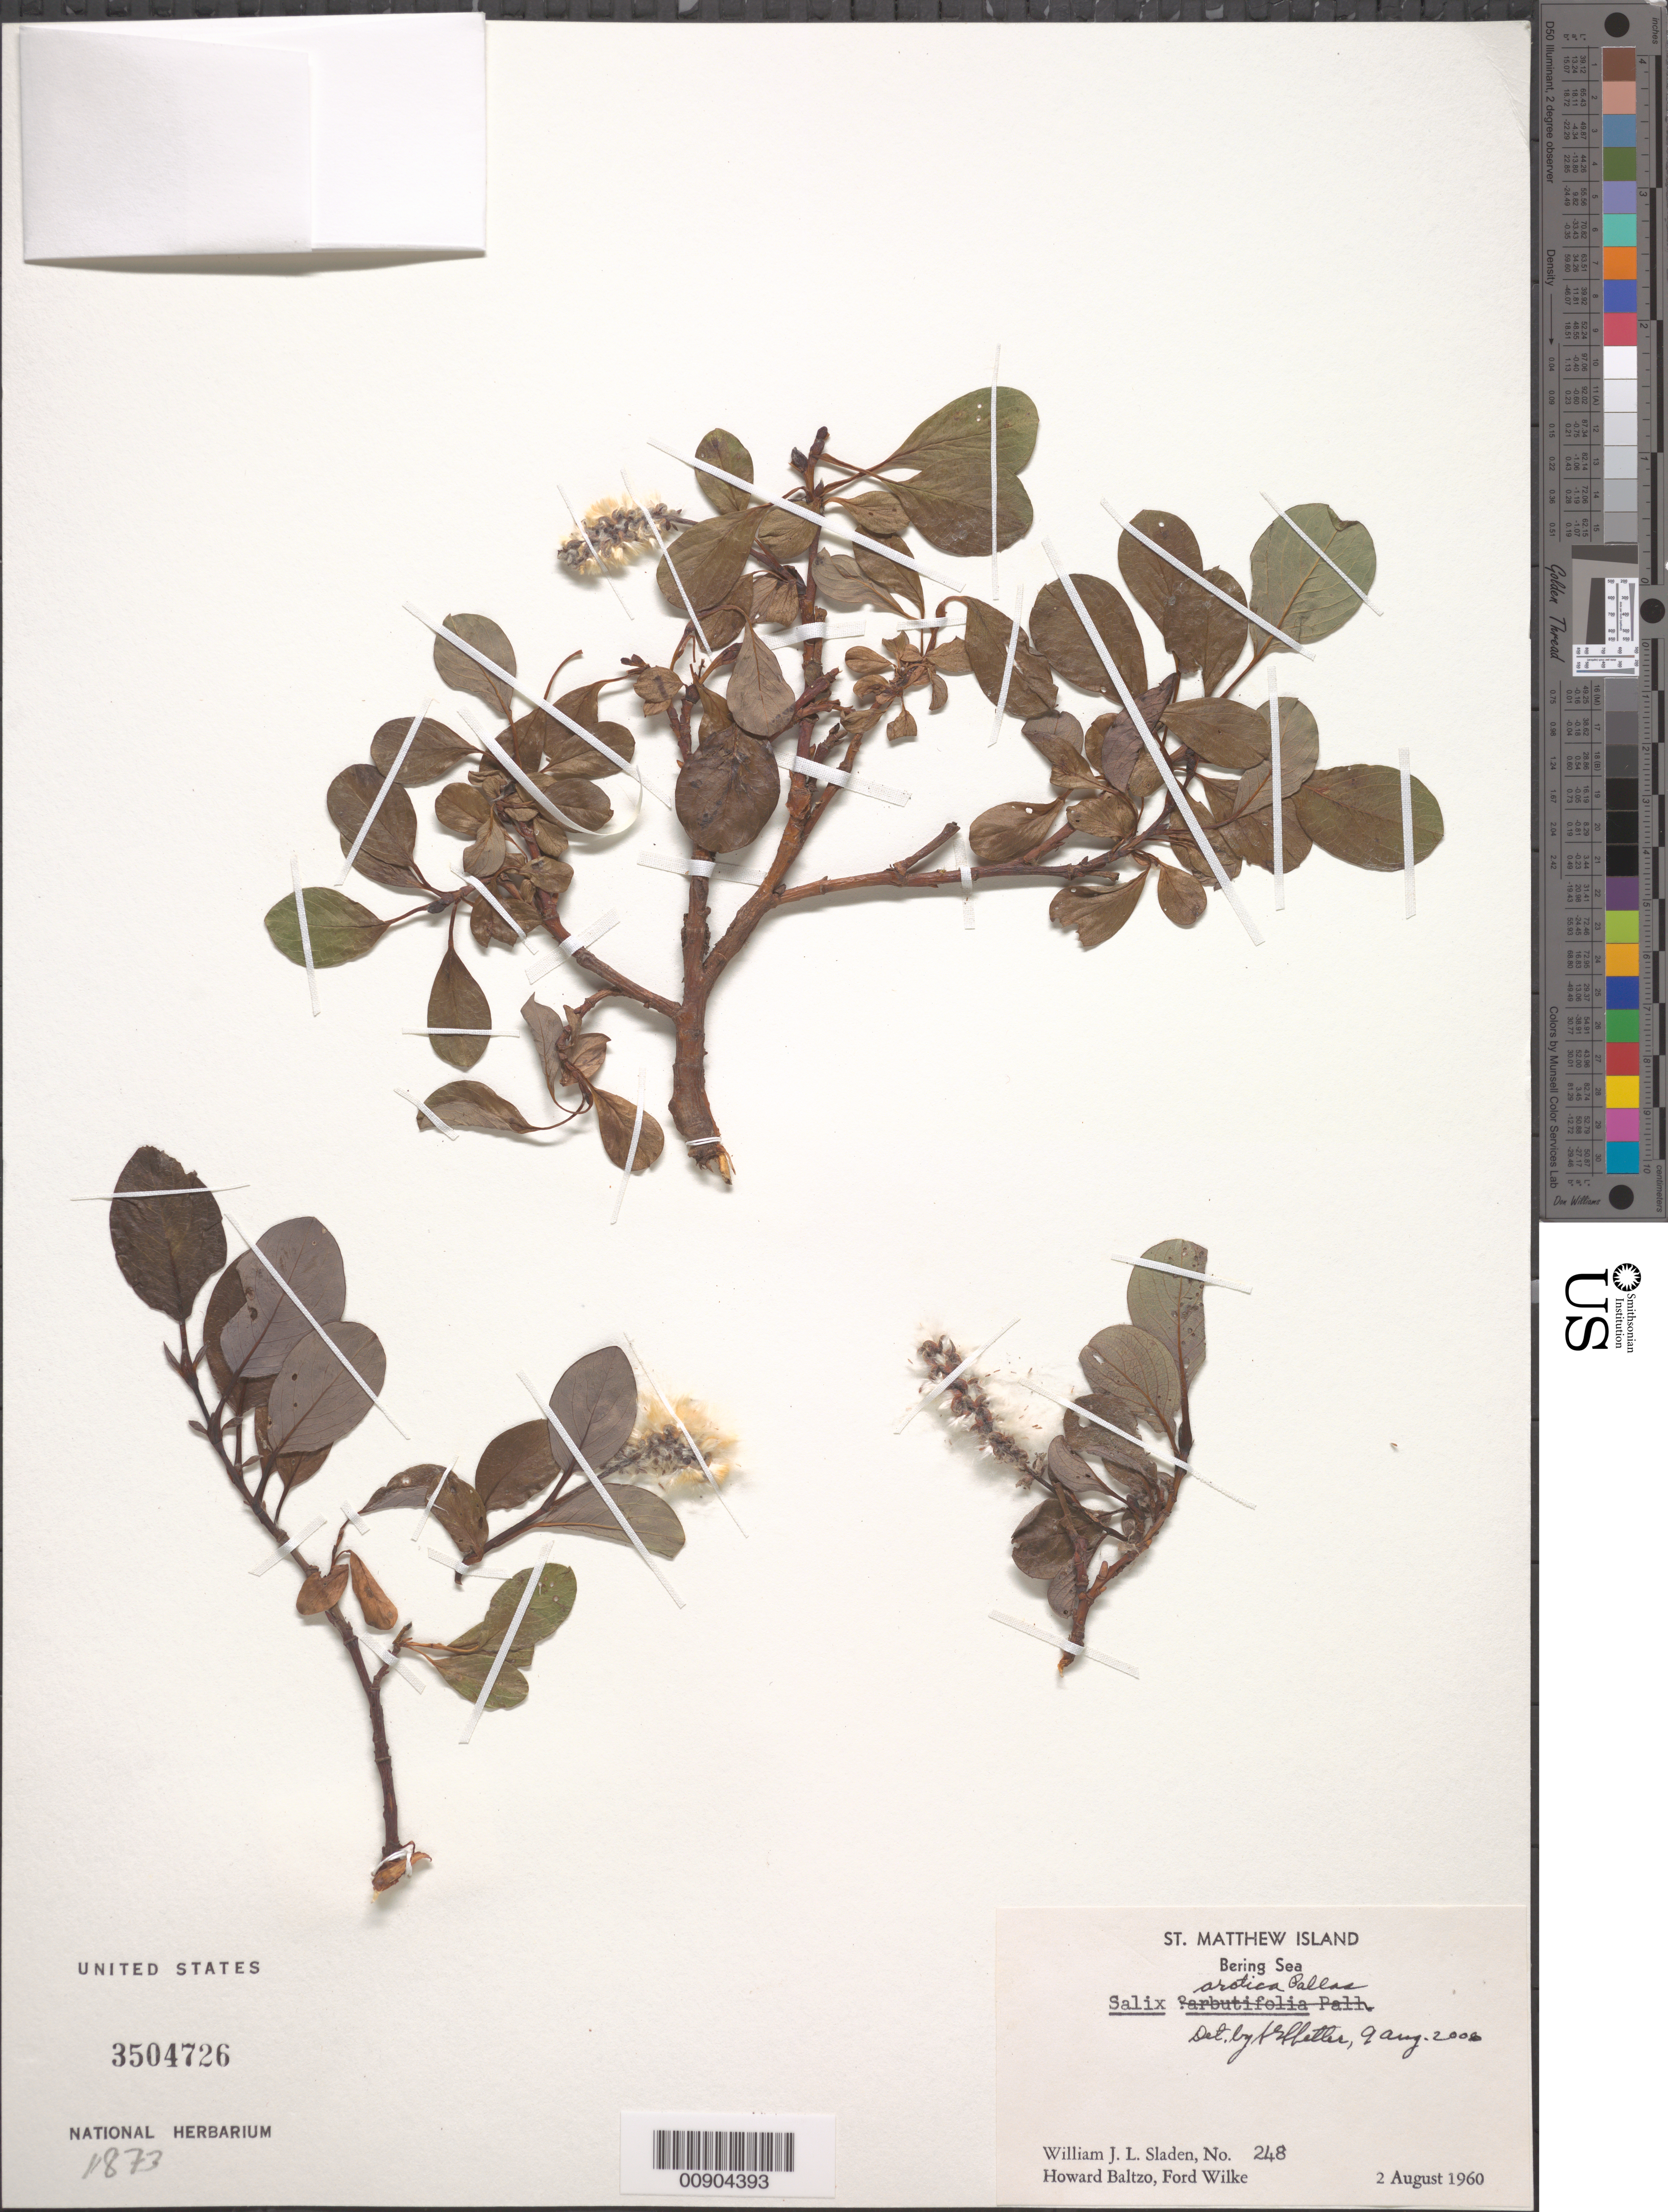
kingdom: Plantae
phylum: Tracheophyta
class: Magnoliopsida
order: Malpighiales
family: Salicaceae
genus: Salix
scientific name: Salix arctica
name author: Pall.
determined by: Shetler, Stanwyn G., (US), NMNH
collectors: W. Sladen, H. Baltzo & F. Wilke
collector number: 248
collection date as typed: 02 Aug 1960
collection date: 1960-08-02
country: United States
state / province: Alaska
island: St. Matthew Island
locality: St. Matthew Island, Bering Sea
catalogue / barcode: US 3504726